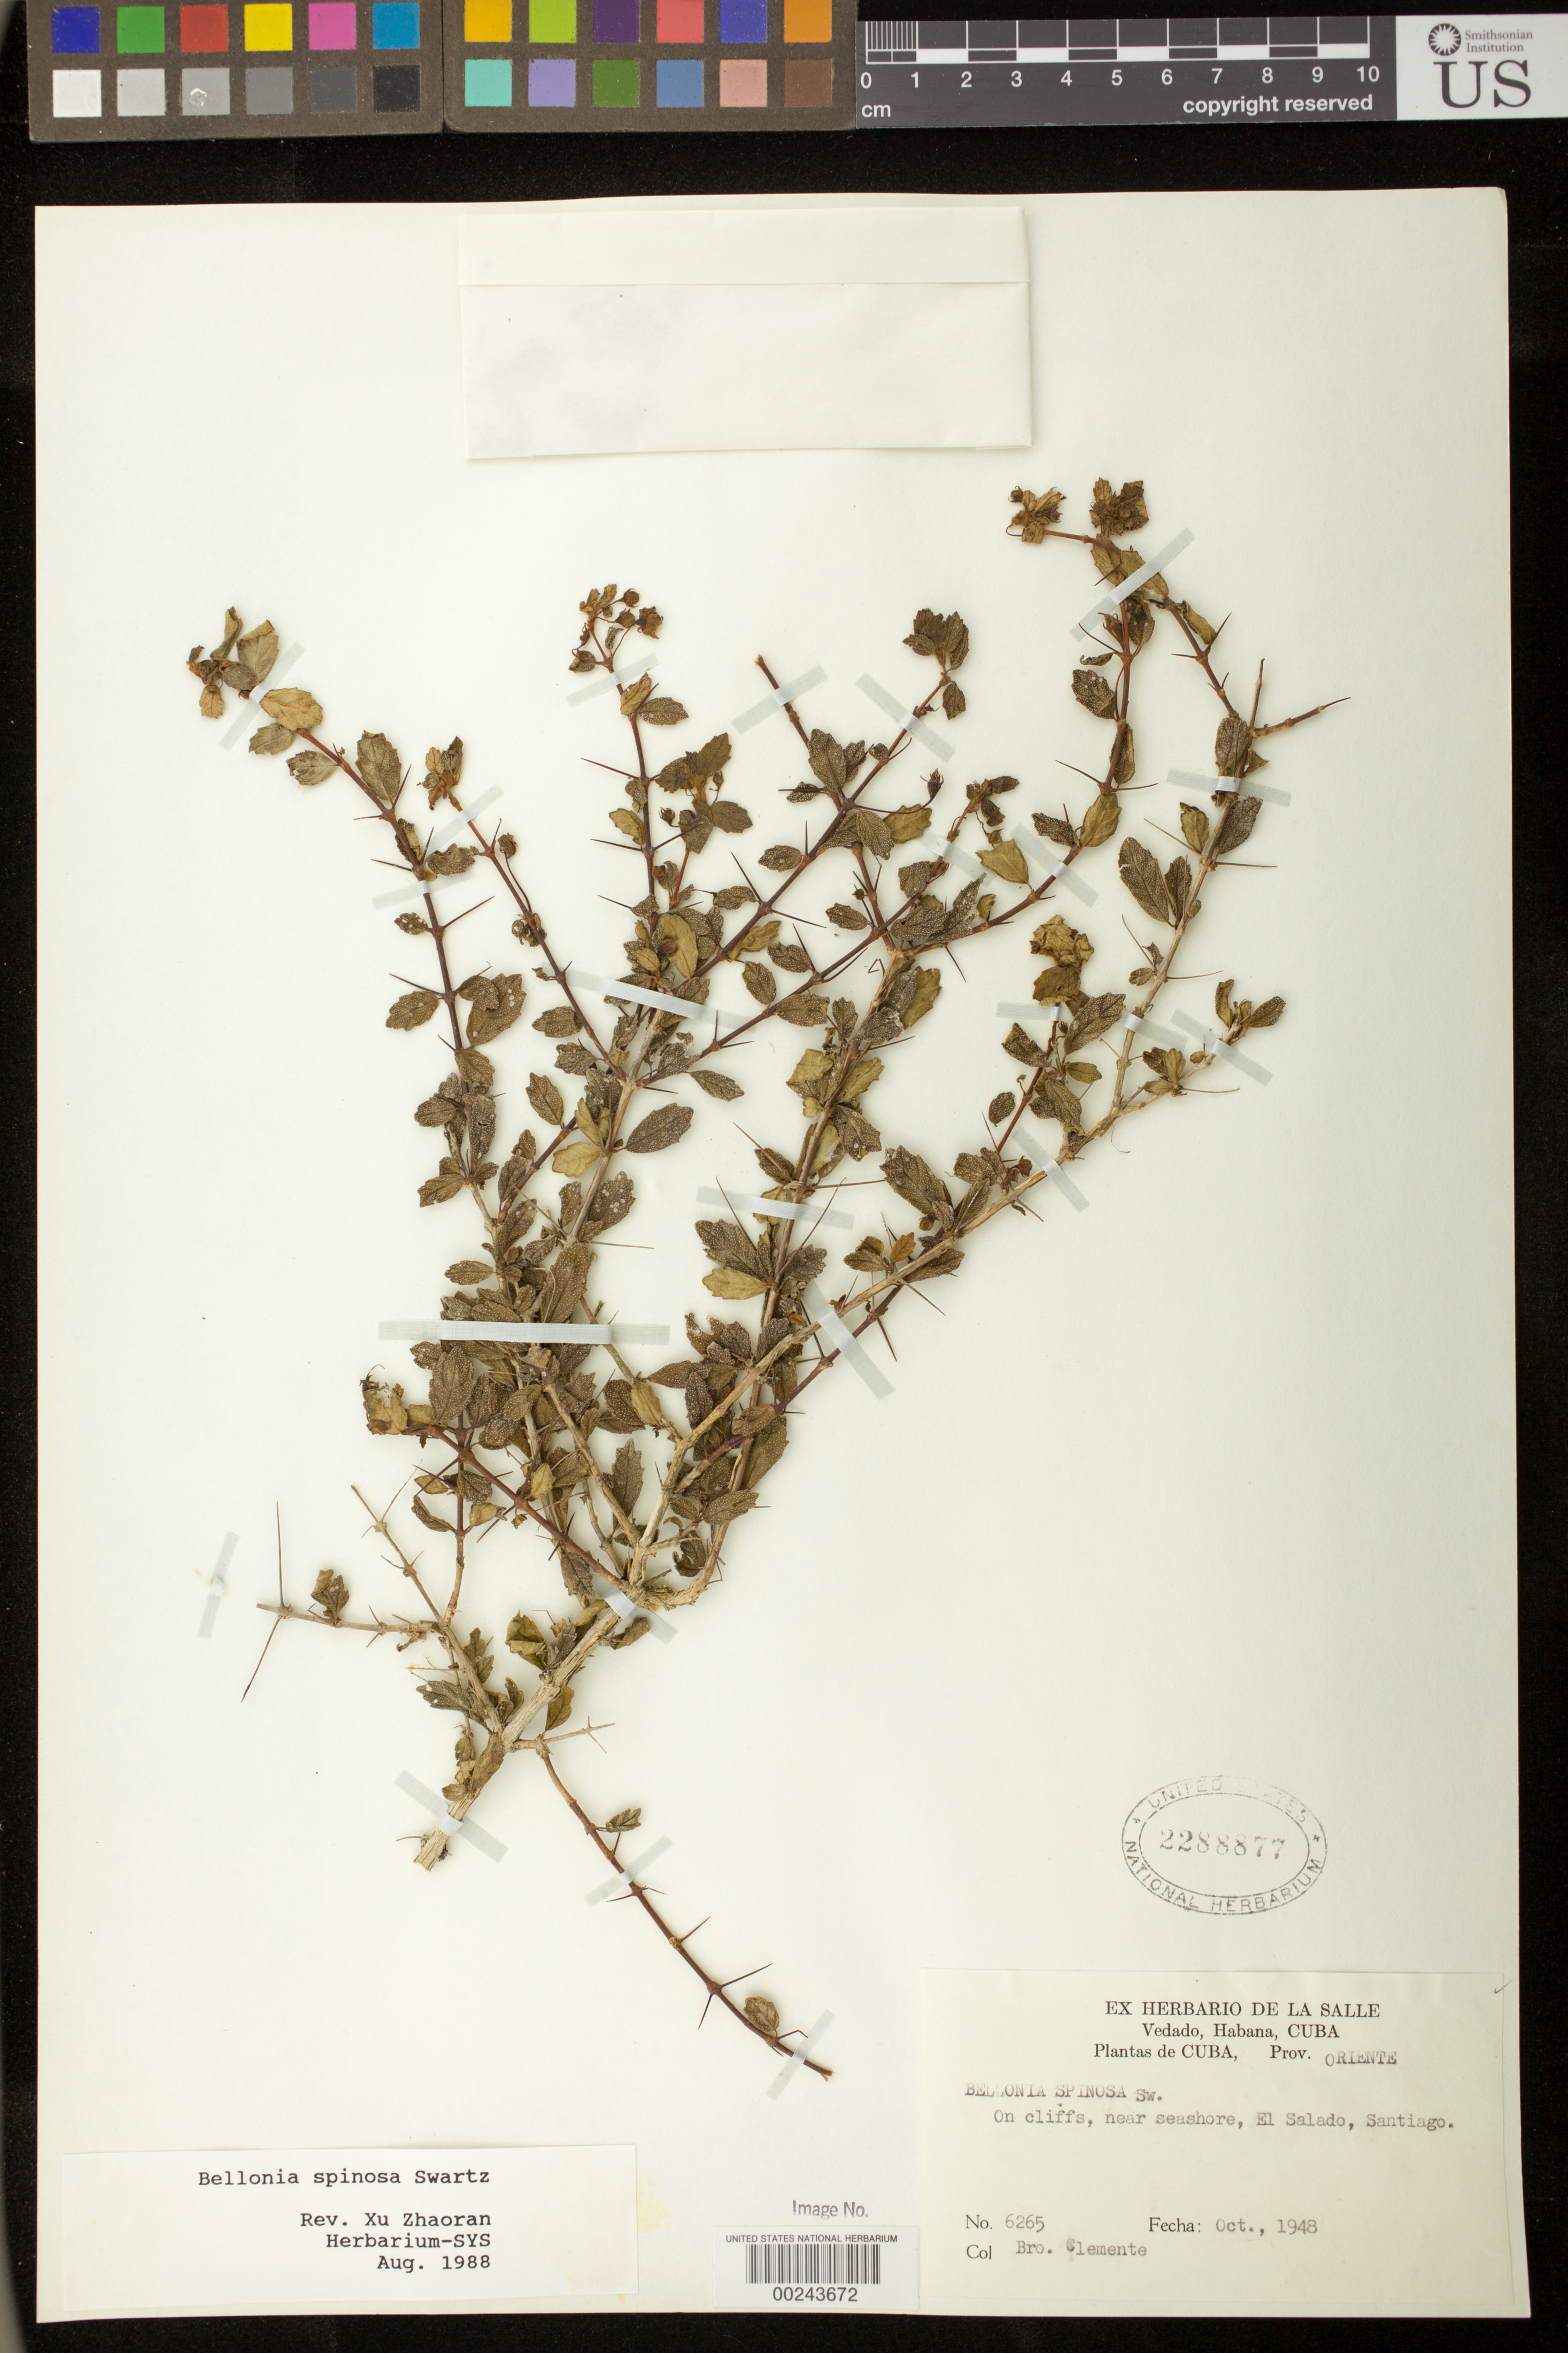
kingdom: Plantae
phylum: Tracheophyta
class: Magnoliopsida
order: Lamiales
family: Gesneriaceae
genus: Bellonia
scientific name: Bellonia spinosa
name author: Sw.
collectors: Bro. Clemente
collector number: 6265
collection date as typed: Oct 1948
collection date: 1948-10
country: Cuba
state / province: Oriente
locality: El Salado, Santiago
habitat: On cliffs, near seashore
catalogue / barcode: US 2288877